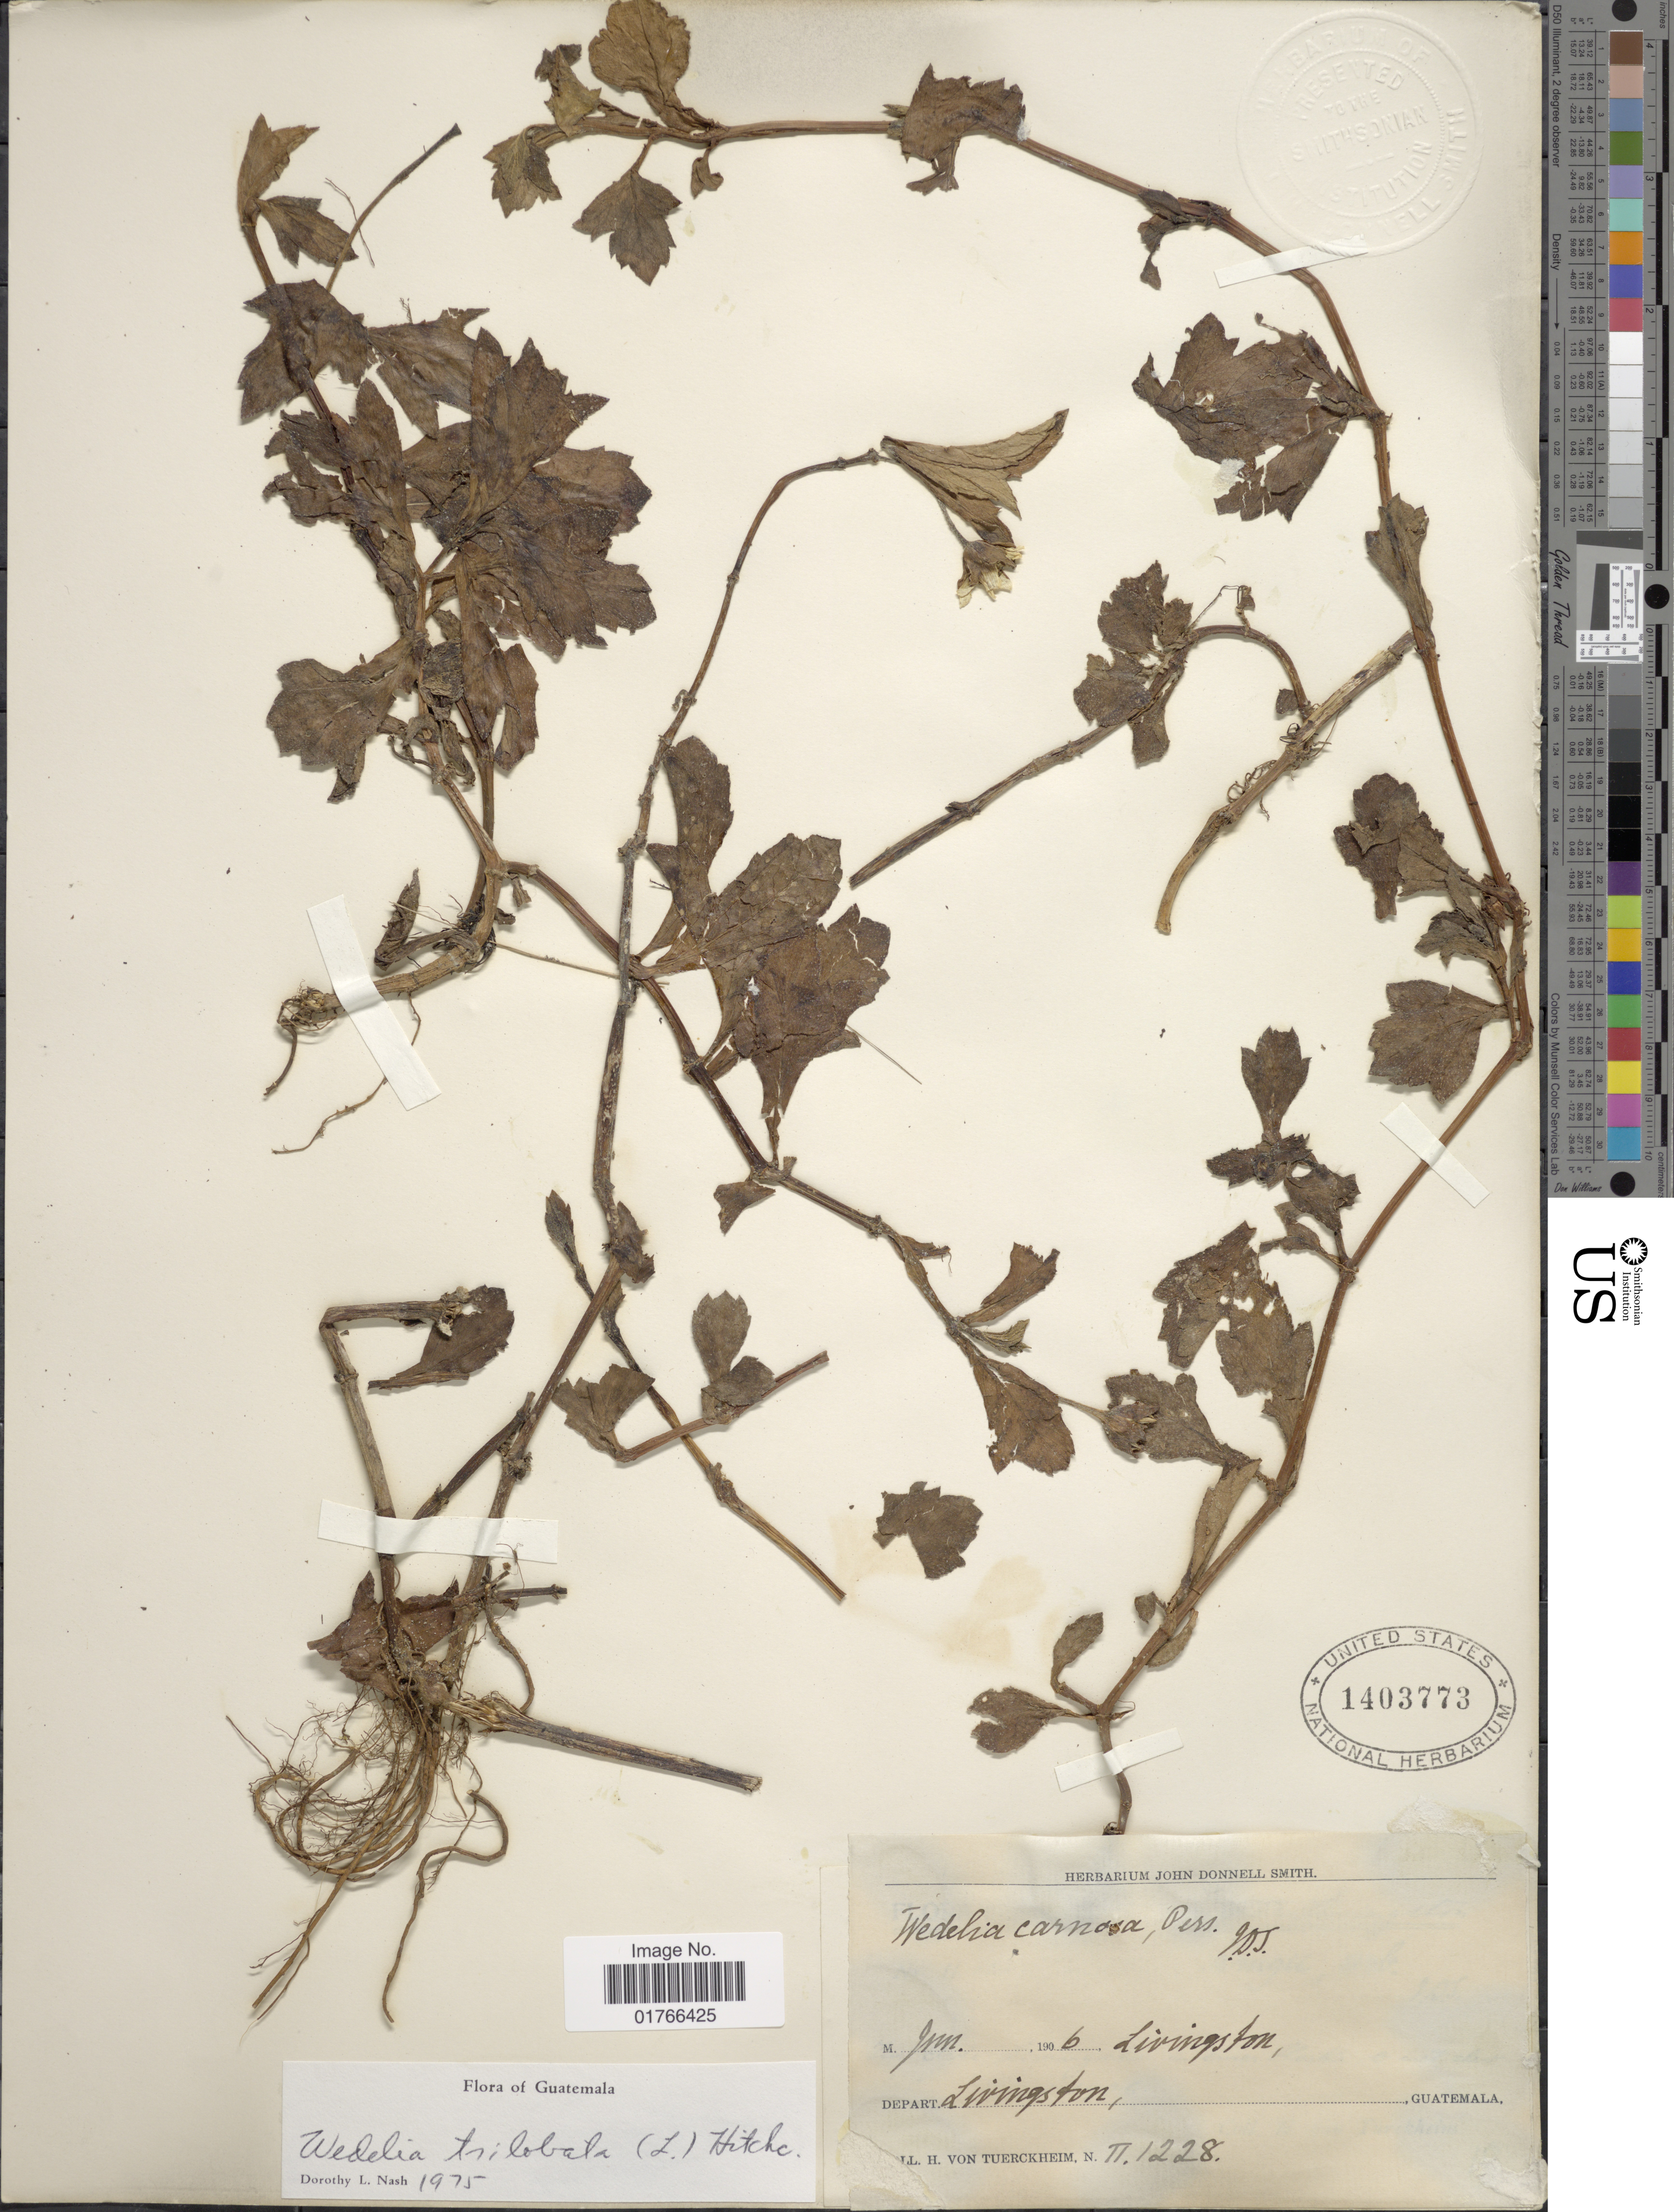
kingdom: Plantae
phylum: Tracheophyta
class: Magnoliopsida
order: Asterales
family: Asteraceae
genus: Sphagneticola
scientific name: Sphagneticola trilobata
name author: (L.) Pruski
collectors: H. von Türckheim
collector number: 2/1228*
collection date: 1906-01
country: Guatemala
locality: Livingston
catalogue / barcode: US 1403773